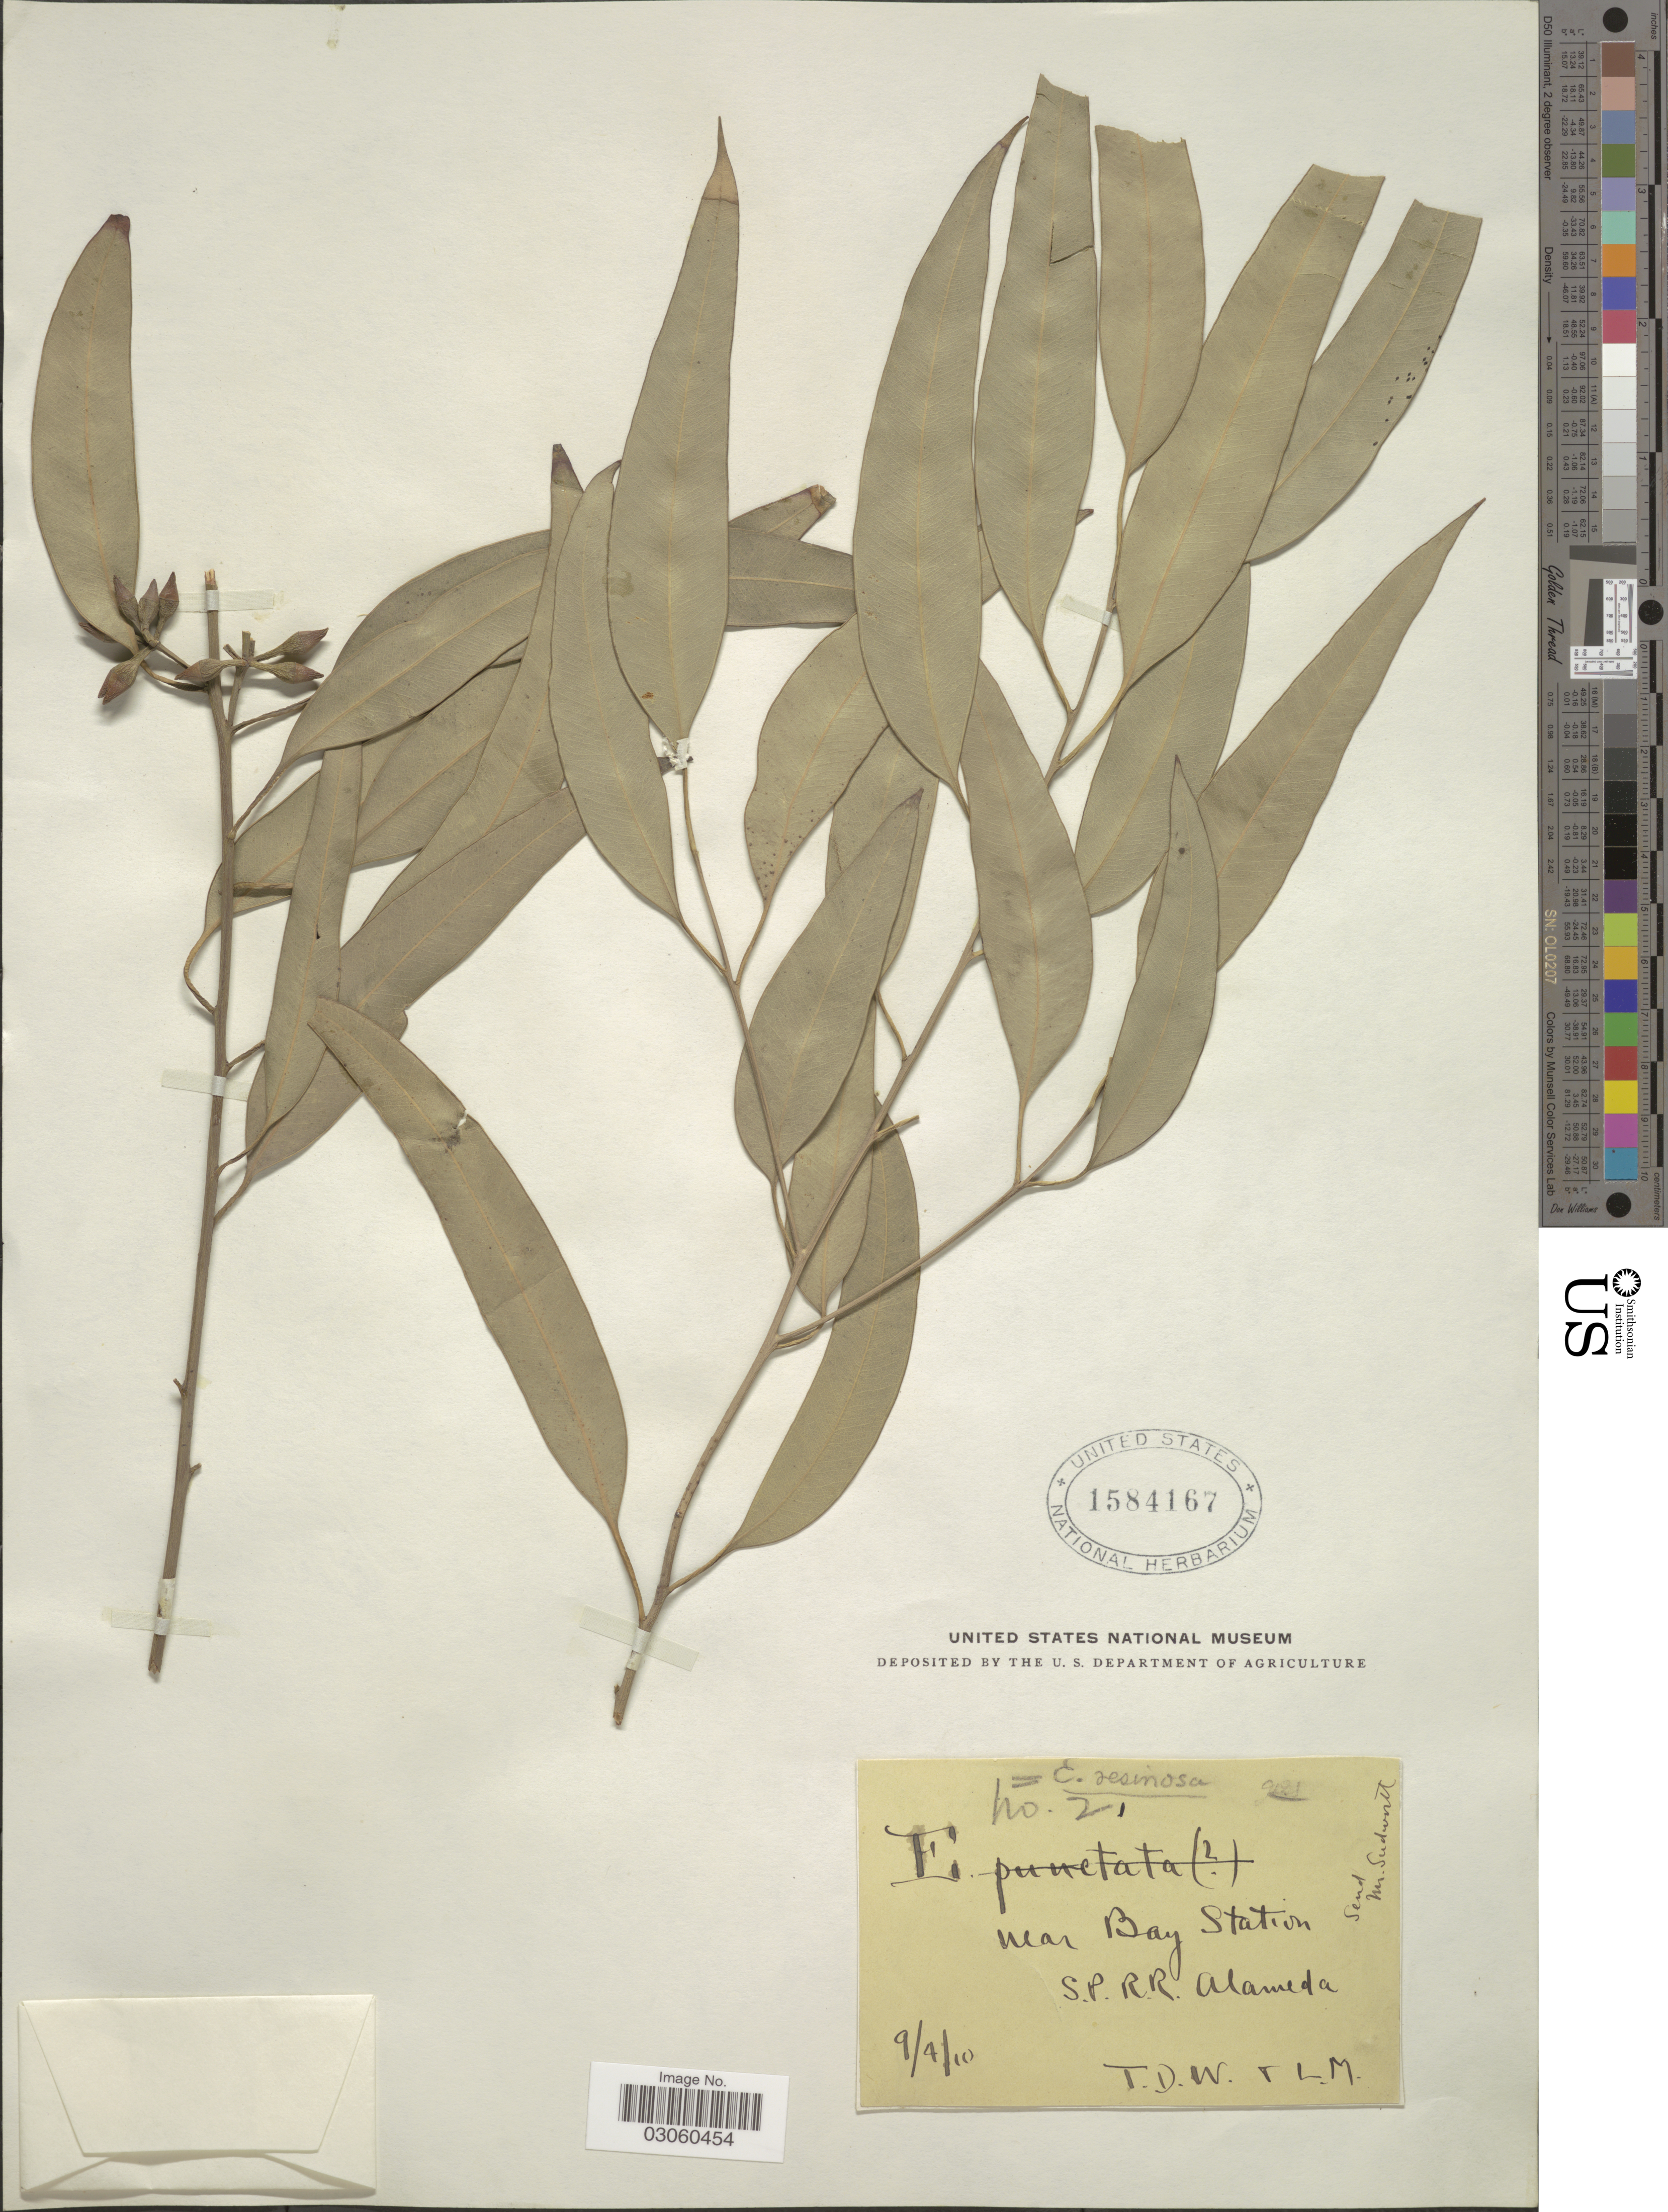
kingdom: Plantae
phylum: Tracheophyta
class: Magnoliopsida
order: Myrtales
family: Myrtaceae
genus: Eucalyptus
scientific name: Eucalyptus resinifera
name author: J. White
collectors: T. W. & L. M.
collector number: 2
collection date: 1910-09-04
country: United States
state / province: California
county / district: Alameda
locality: Near Bay Station, S.P.R.R. Alameda.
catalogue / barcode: US 1584167